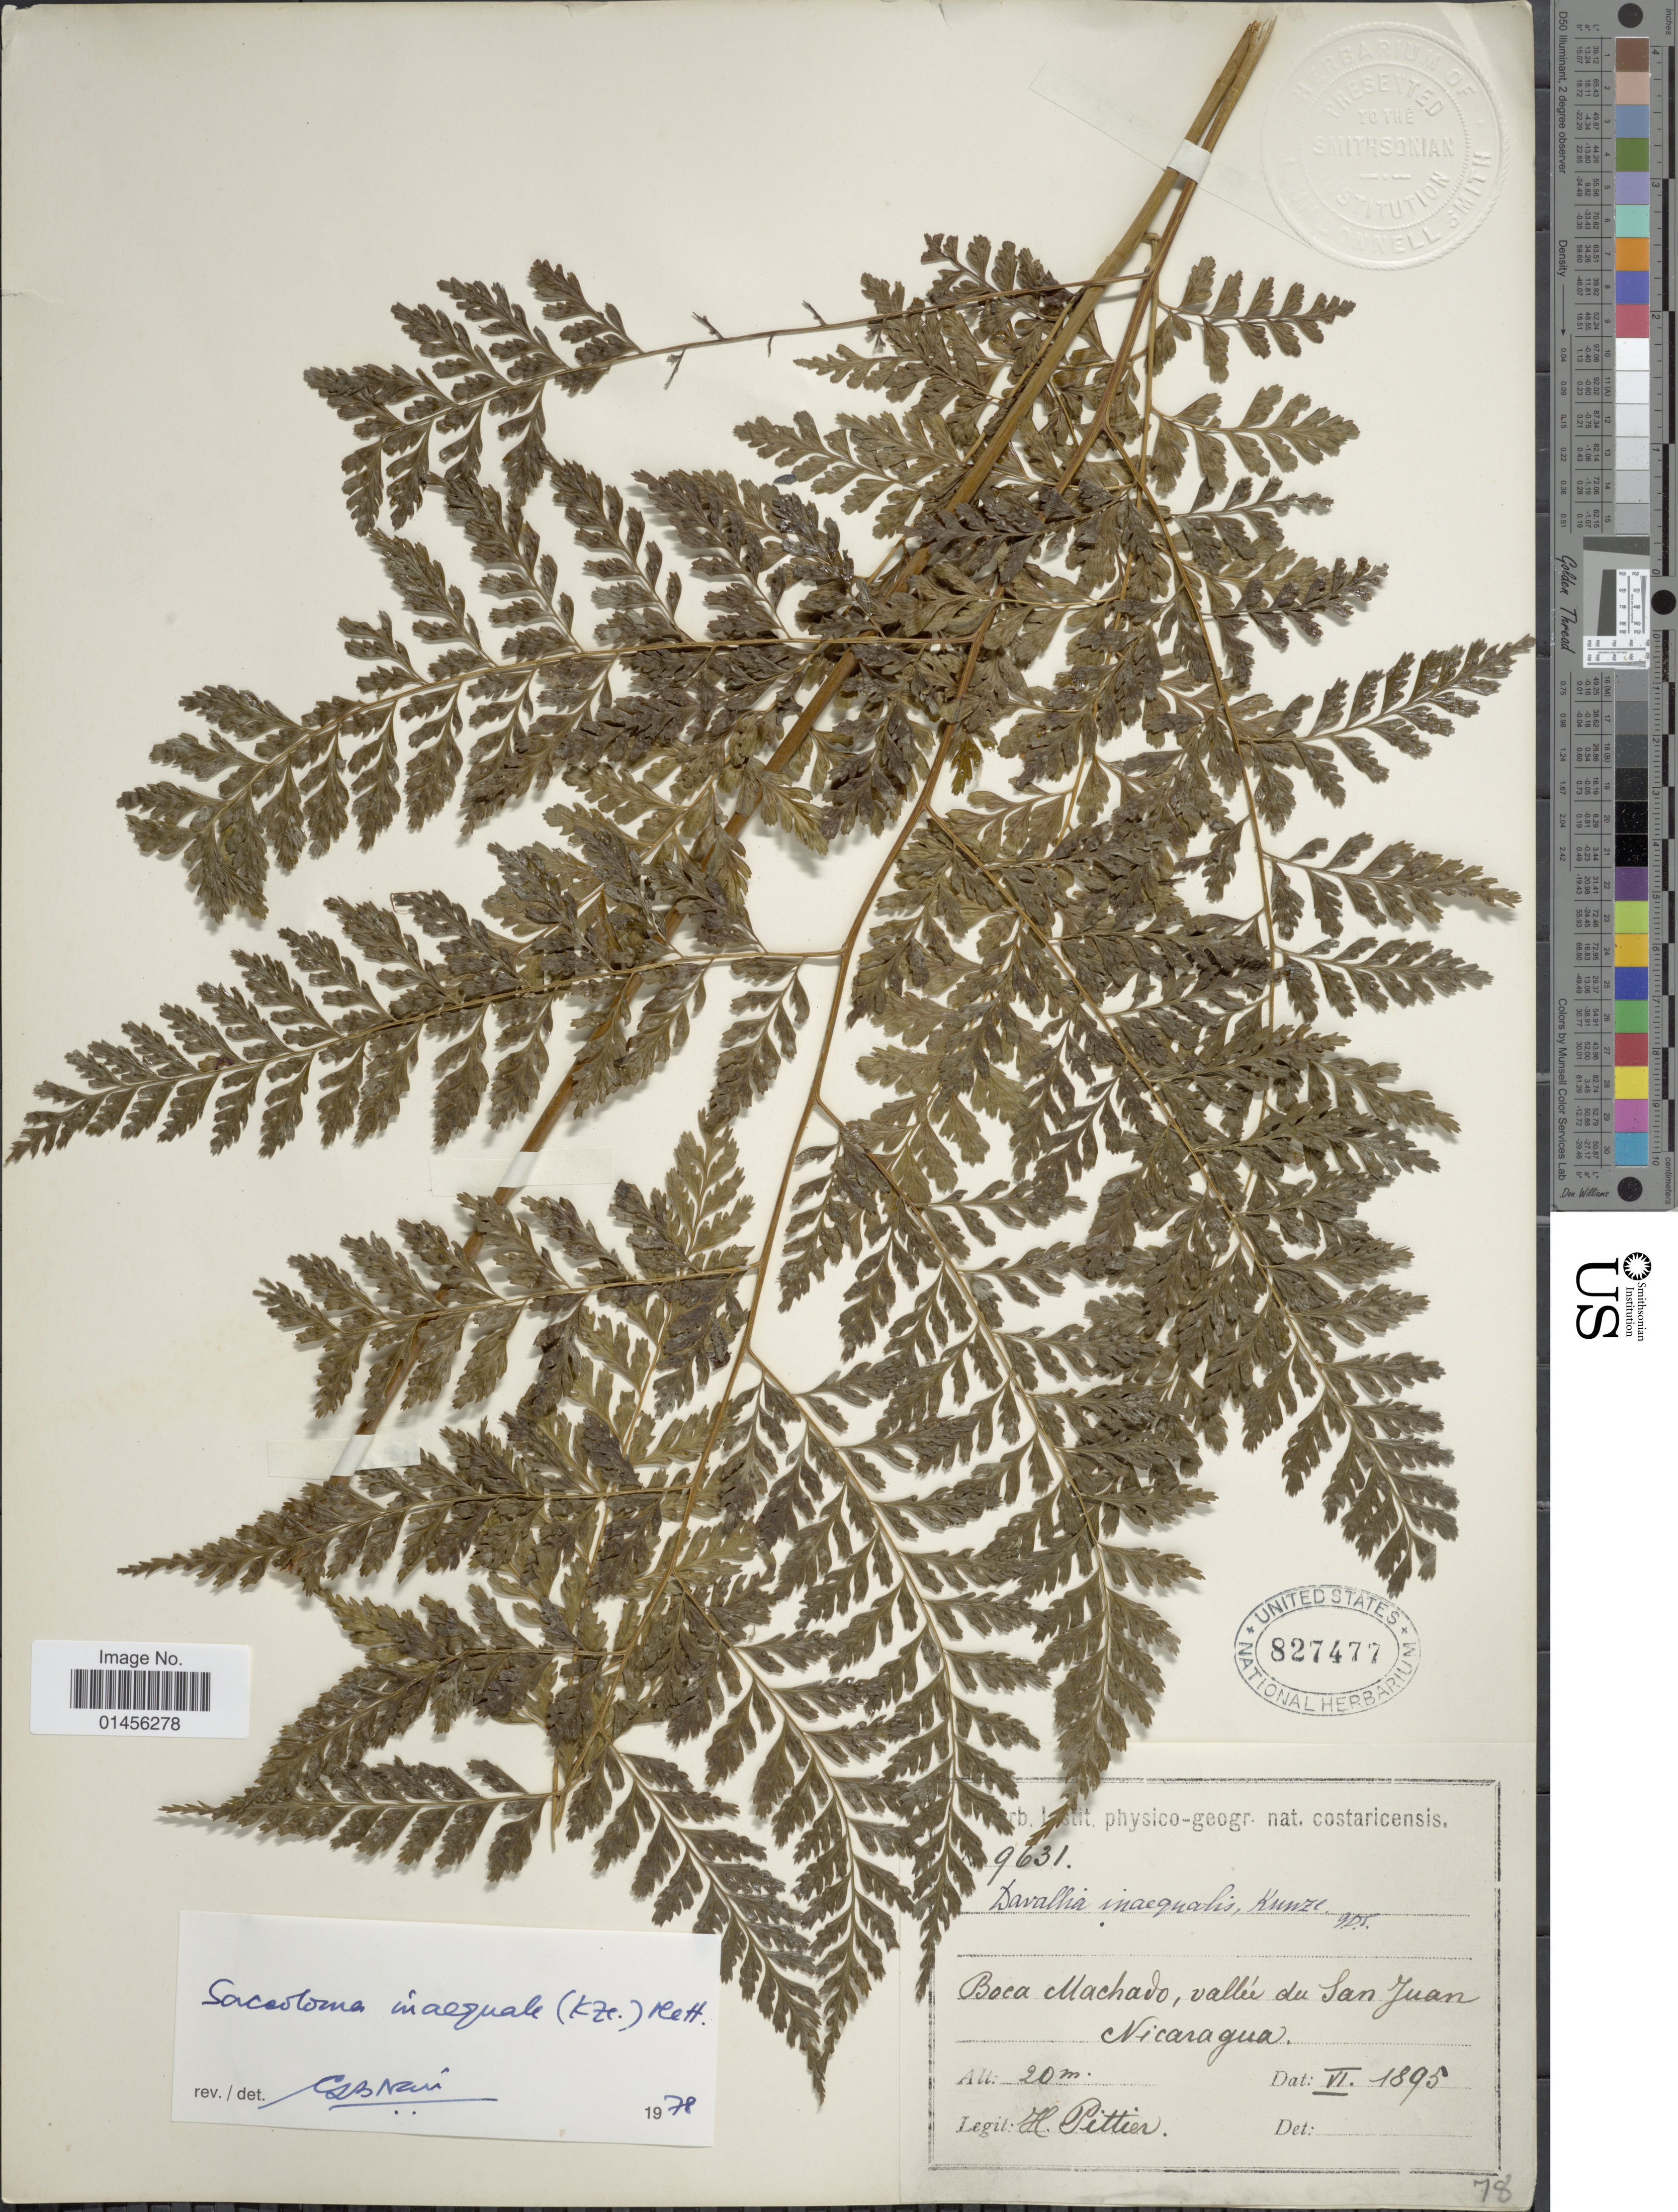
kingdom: Plantae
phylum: Tracheophyta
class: Polypodiopsida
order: Polypodiales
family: Saccolomataceae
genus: Saccoloma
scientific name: Saccoloma inaequale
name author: (Kunze) Mett.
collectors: H. F. Pittier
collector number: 9631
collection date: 1895-06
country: Nicaragua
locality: Boca Machado, vallée du San Juan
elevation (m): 20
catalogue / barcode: US 827477